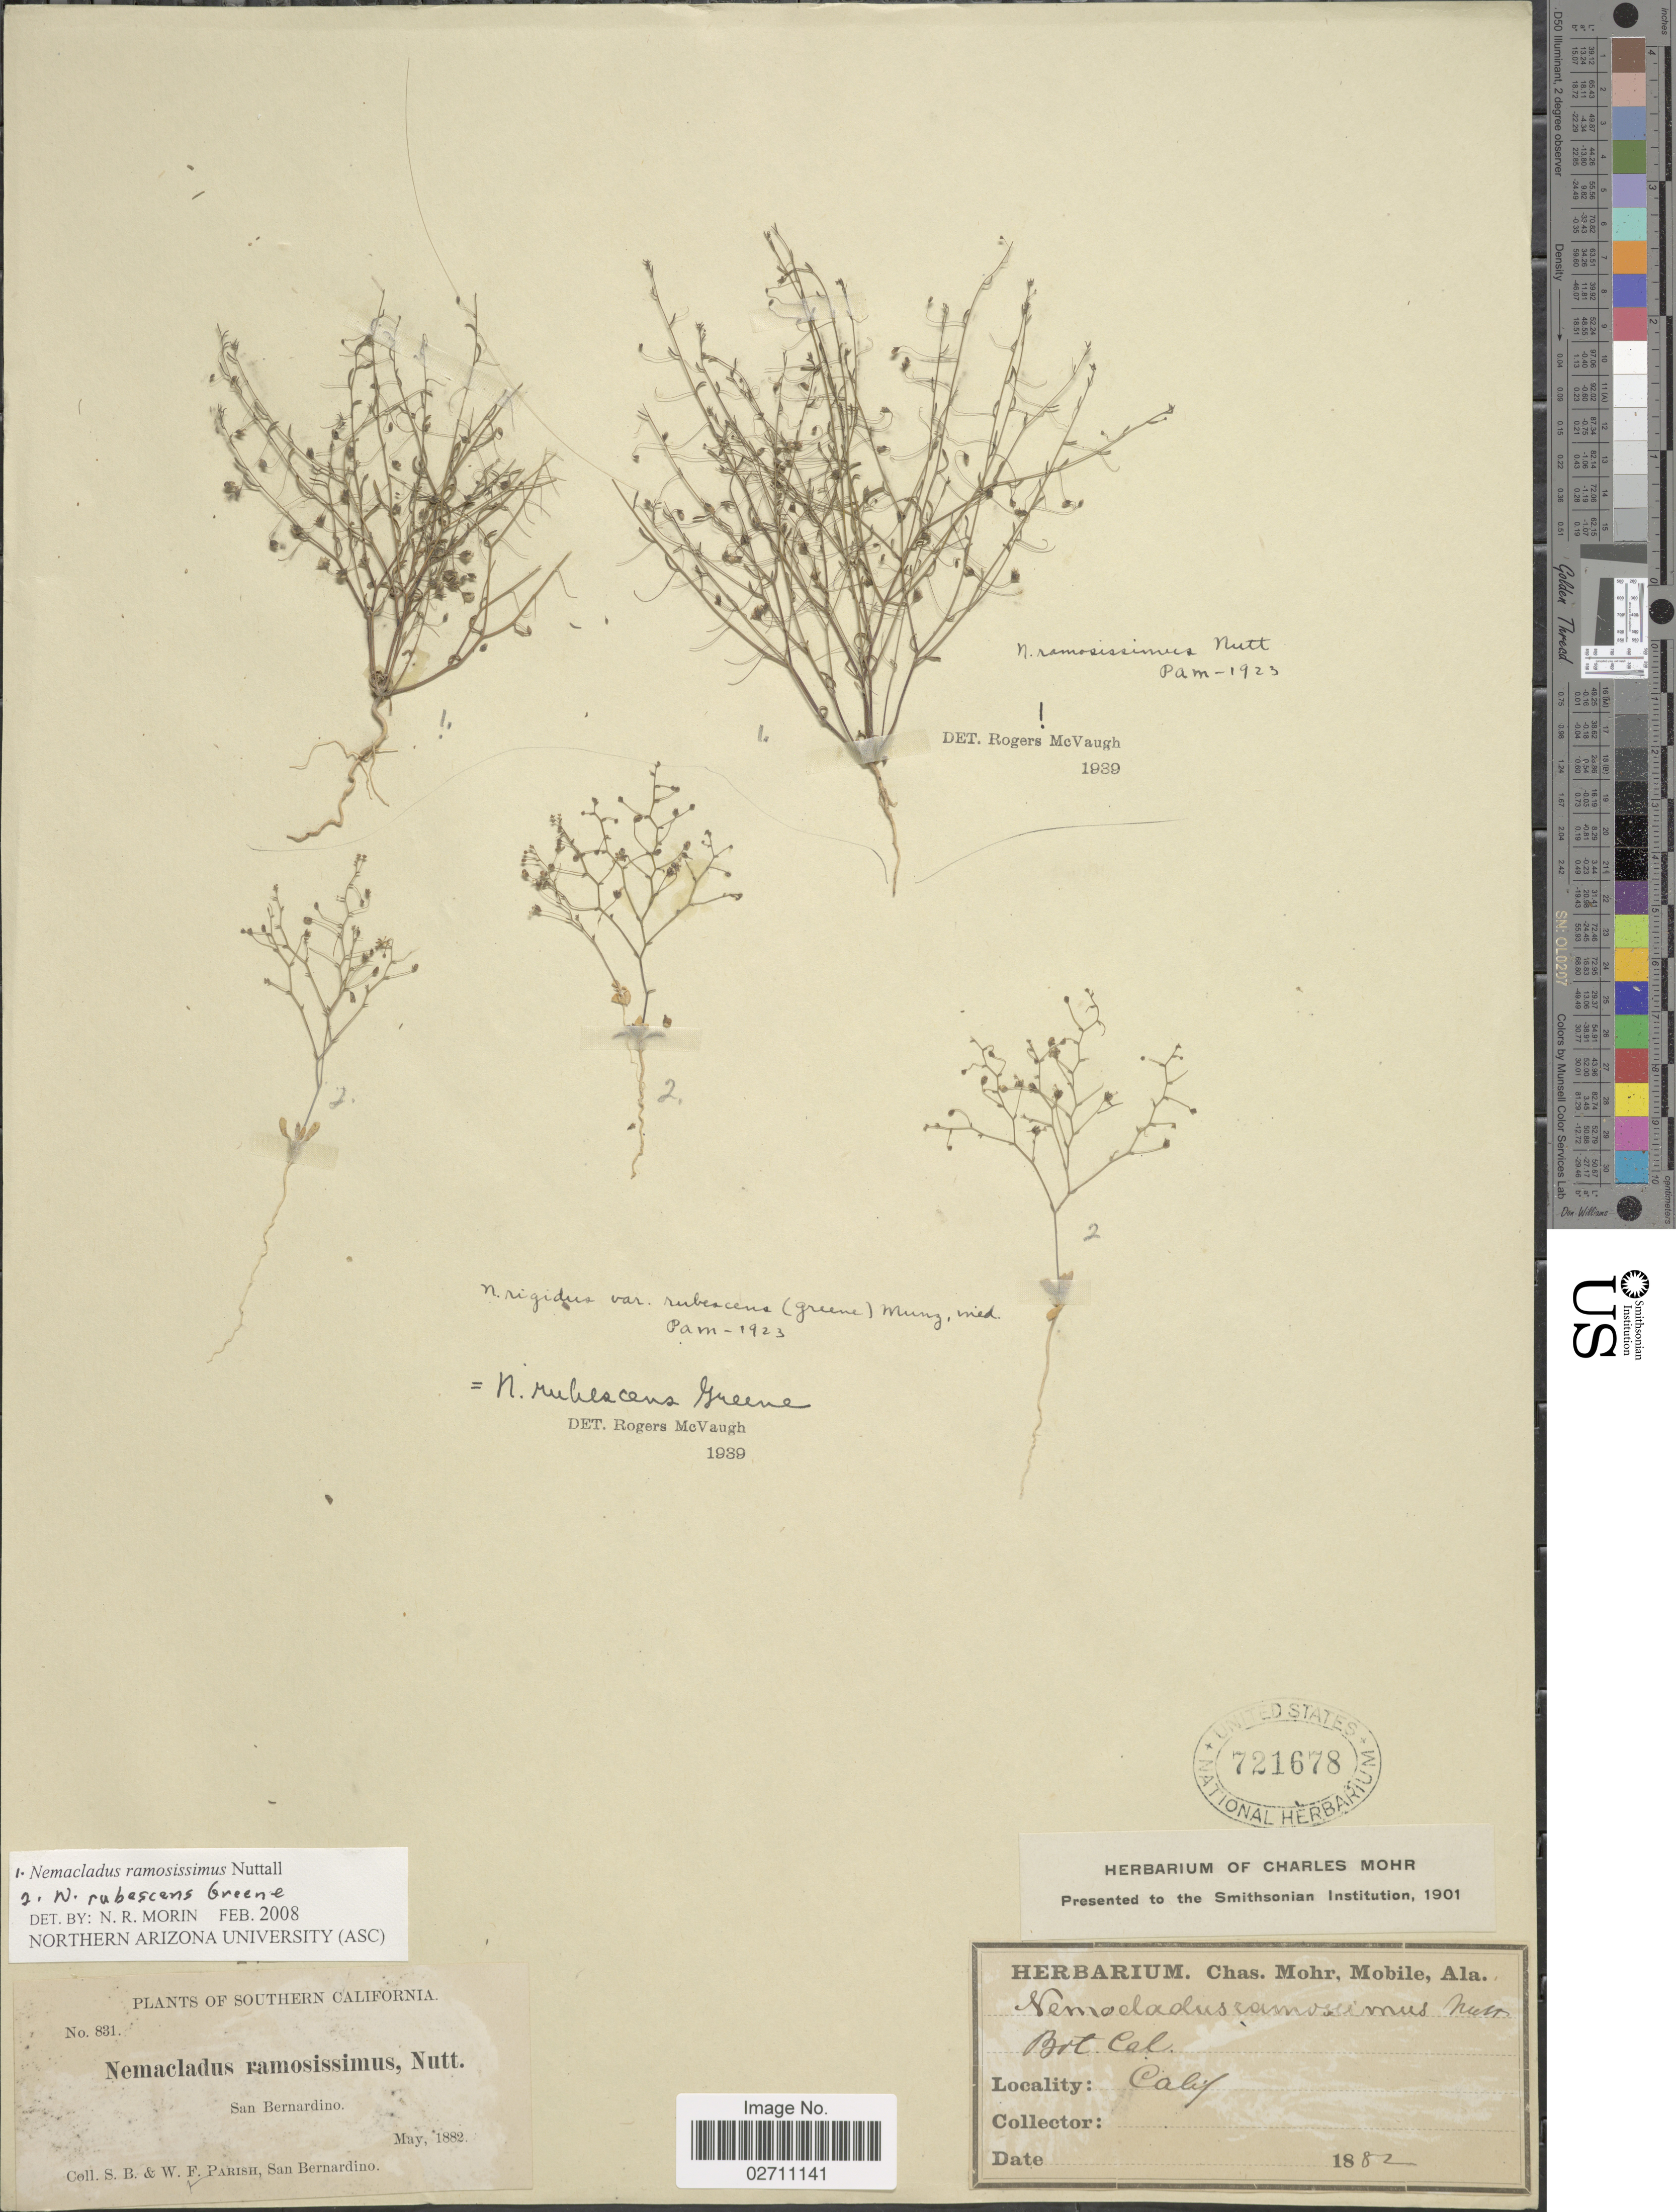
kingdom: Plantae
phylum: Tracheophyta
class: Magnoliopsida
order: Asterales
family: Campanulaceae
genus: Nemacladus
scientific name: Nemacladus ramosissimus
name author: Nutt.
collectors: S. B. Parish & W. F. Parish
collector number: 831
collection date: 1882-05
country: United States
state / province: California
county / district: San Bernardino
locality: Southern California, San Bernardino.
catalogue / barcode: US 721678